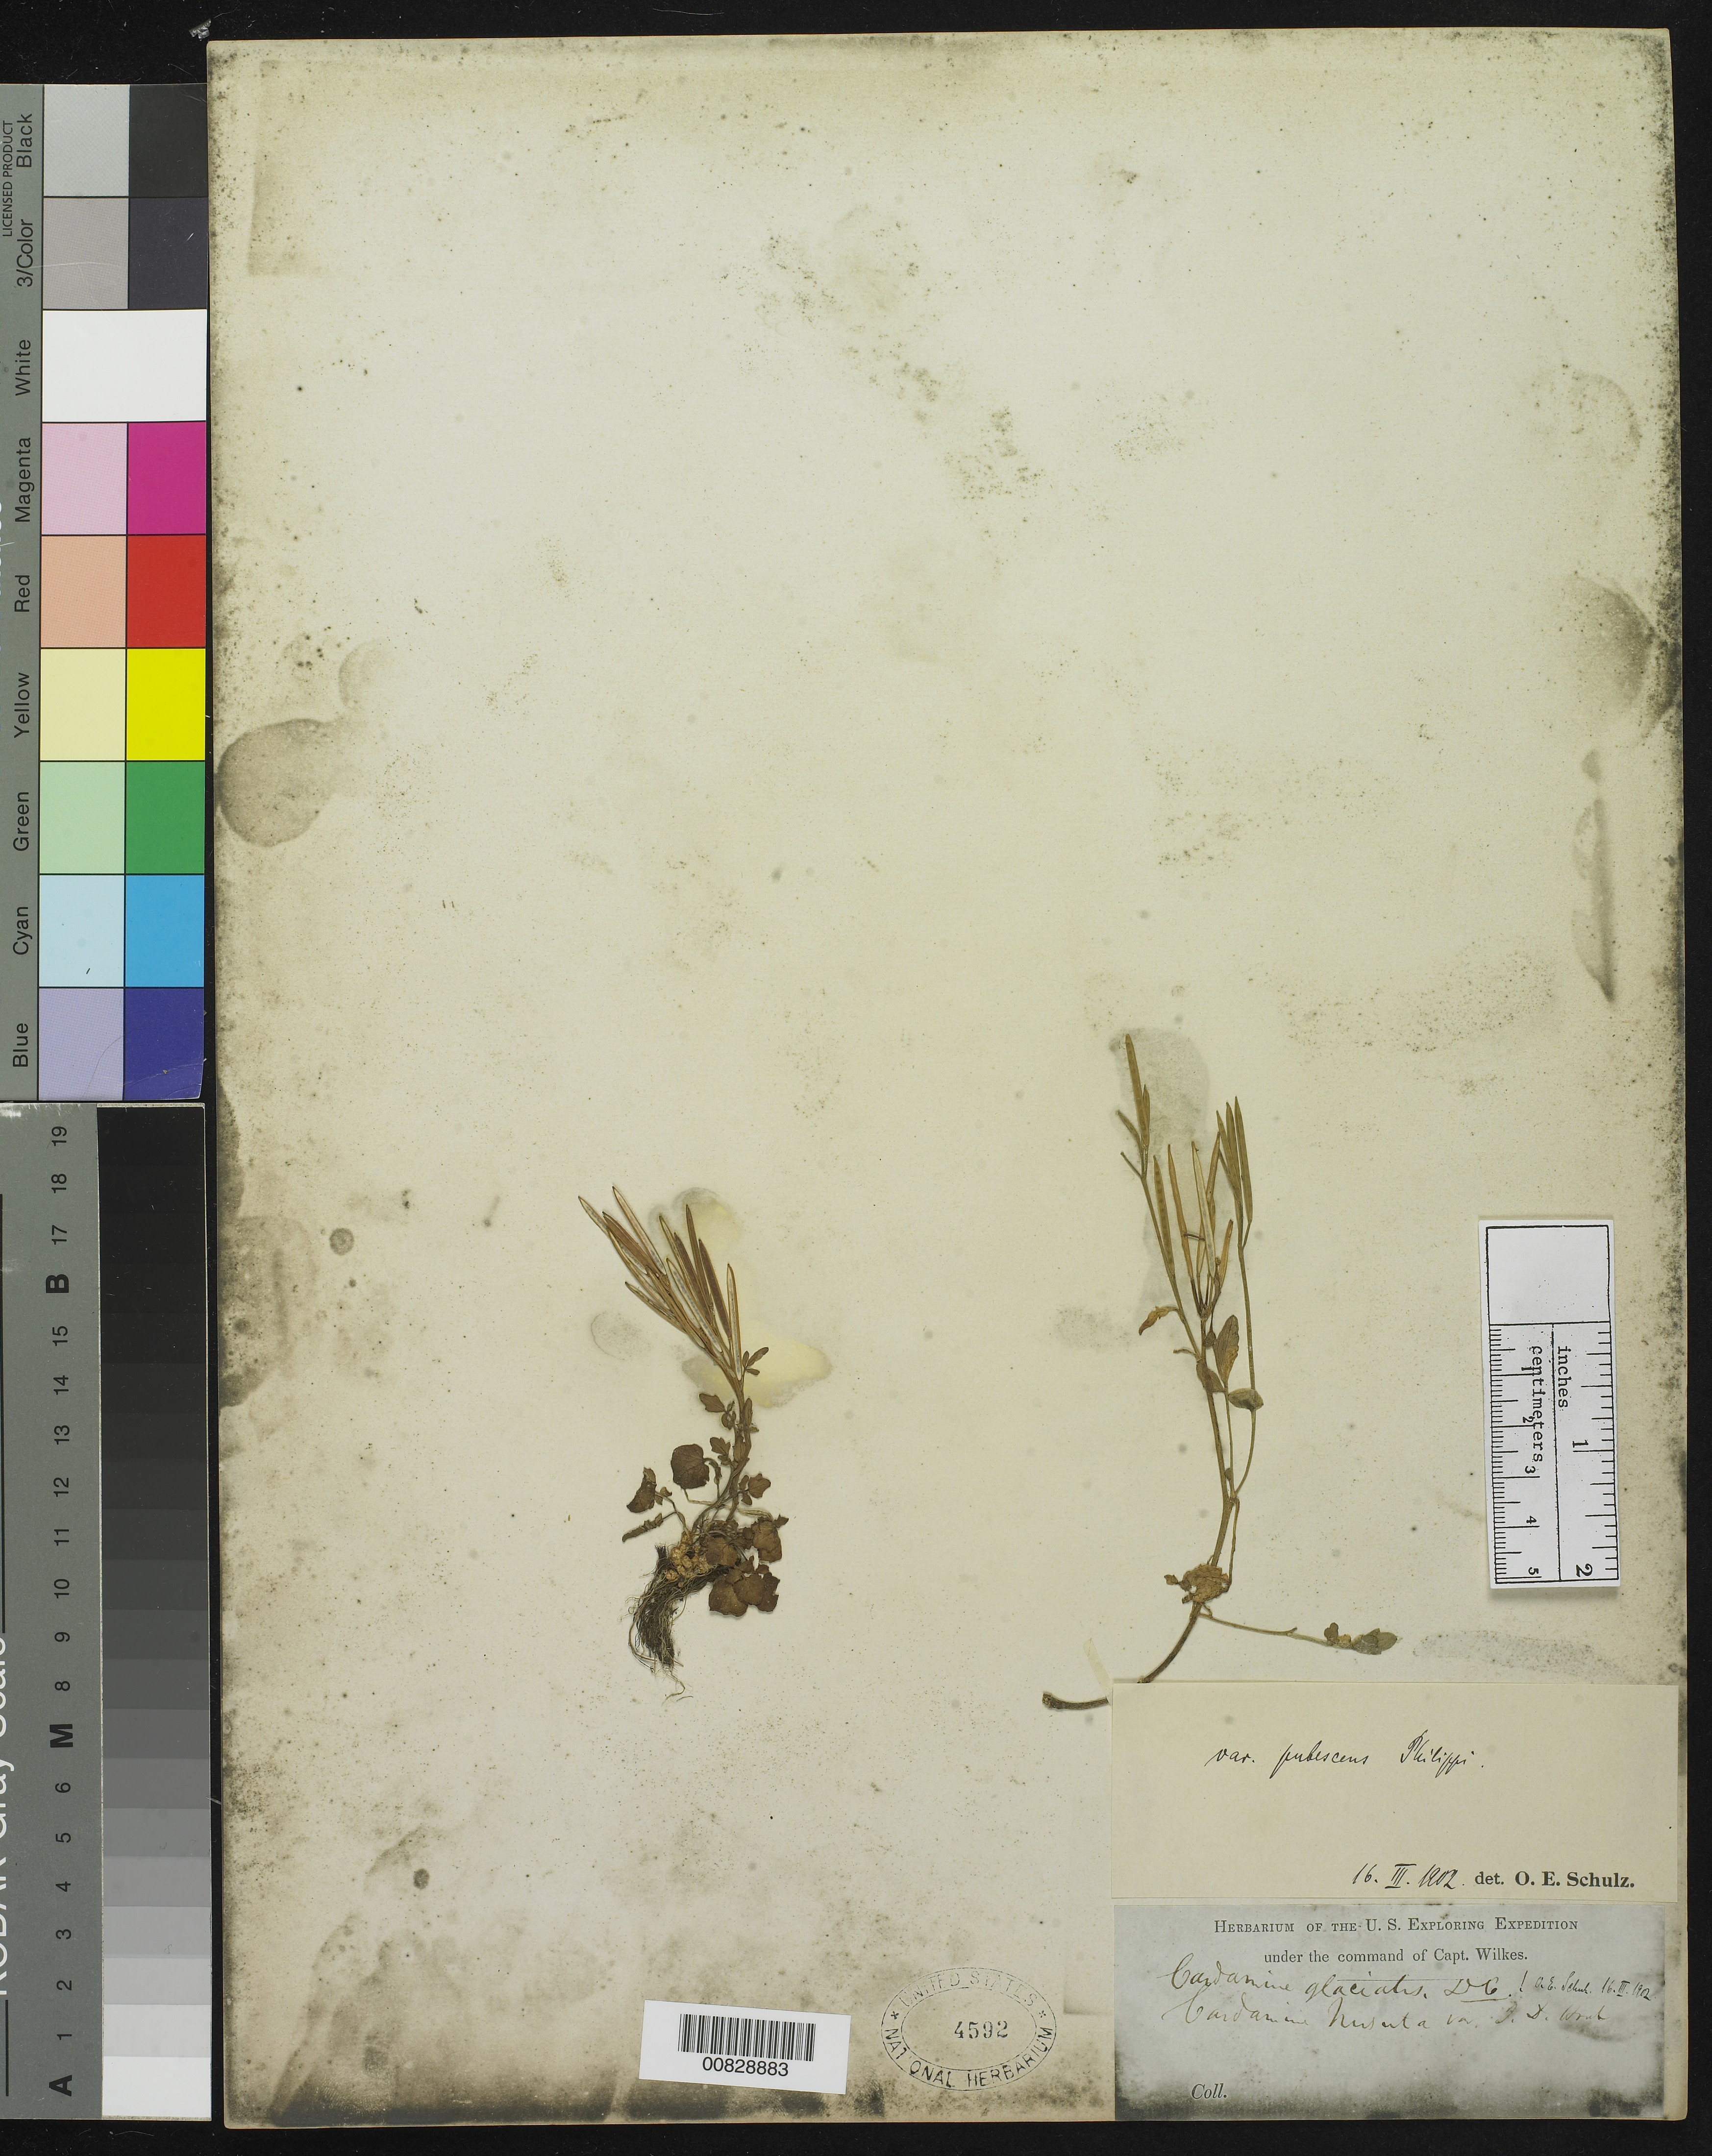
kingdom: Plantae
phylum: Tracheophyta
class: Magnoliopsida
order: Brassicales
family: Brassicaceae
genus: Cardamine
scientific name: Cardamine glacialis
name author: DC.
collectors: Wilkes Explor. Exped.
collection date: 1838/1842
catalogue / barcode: US 4592